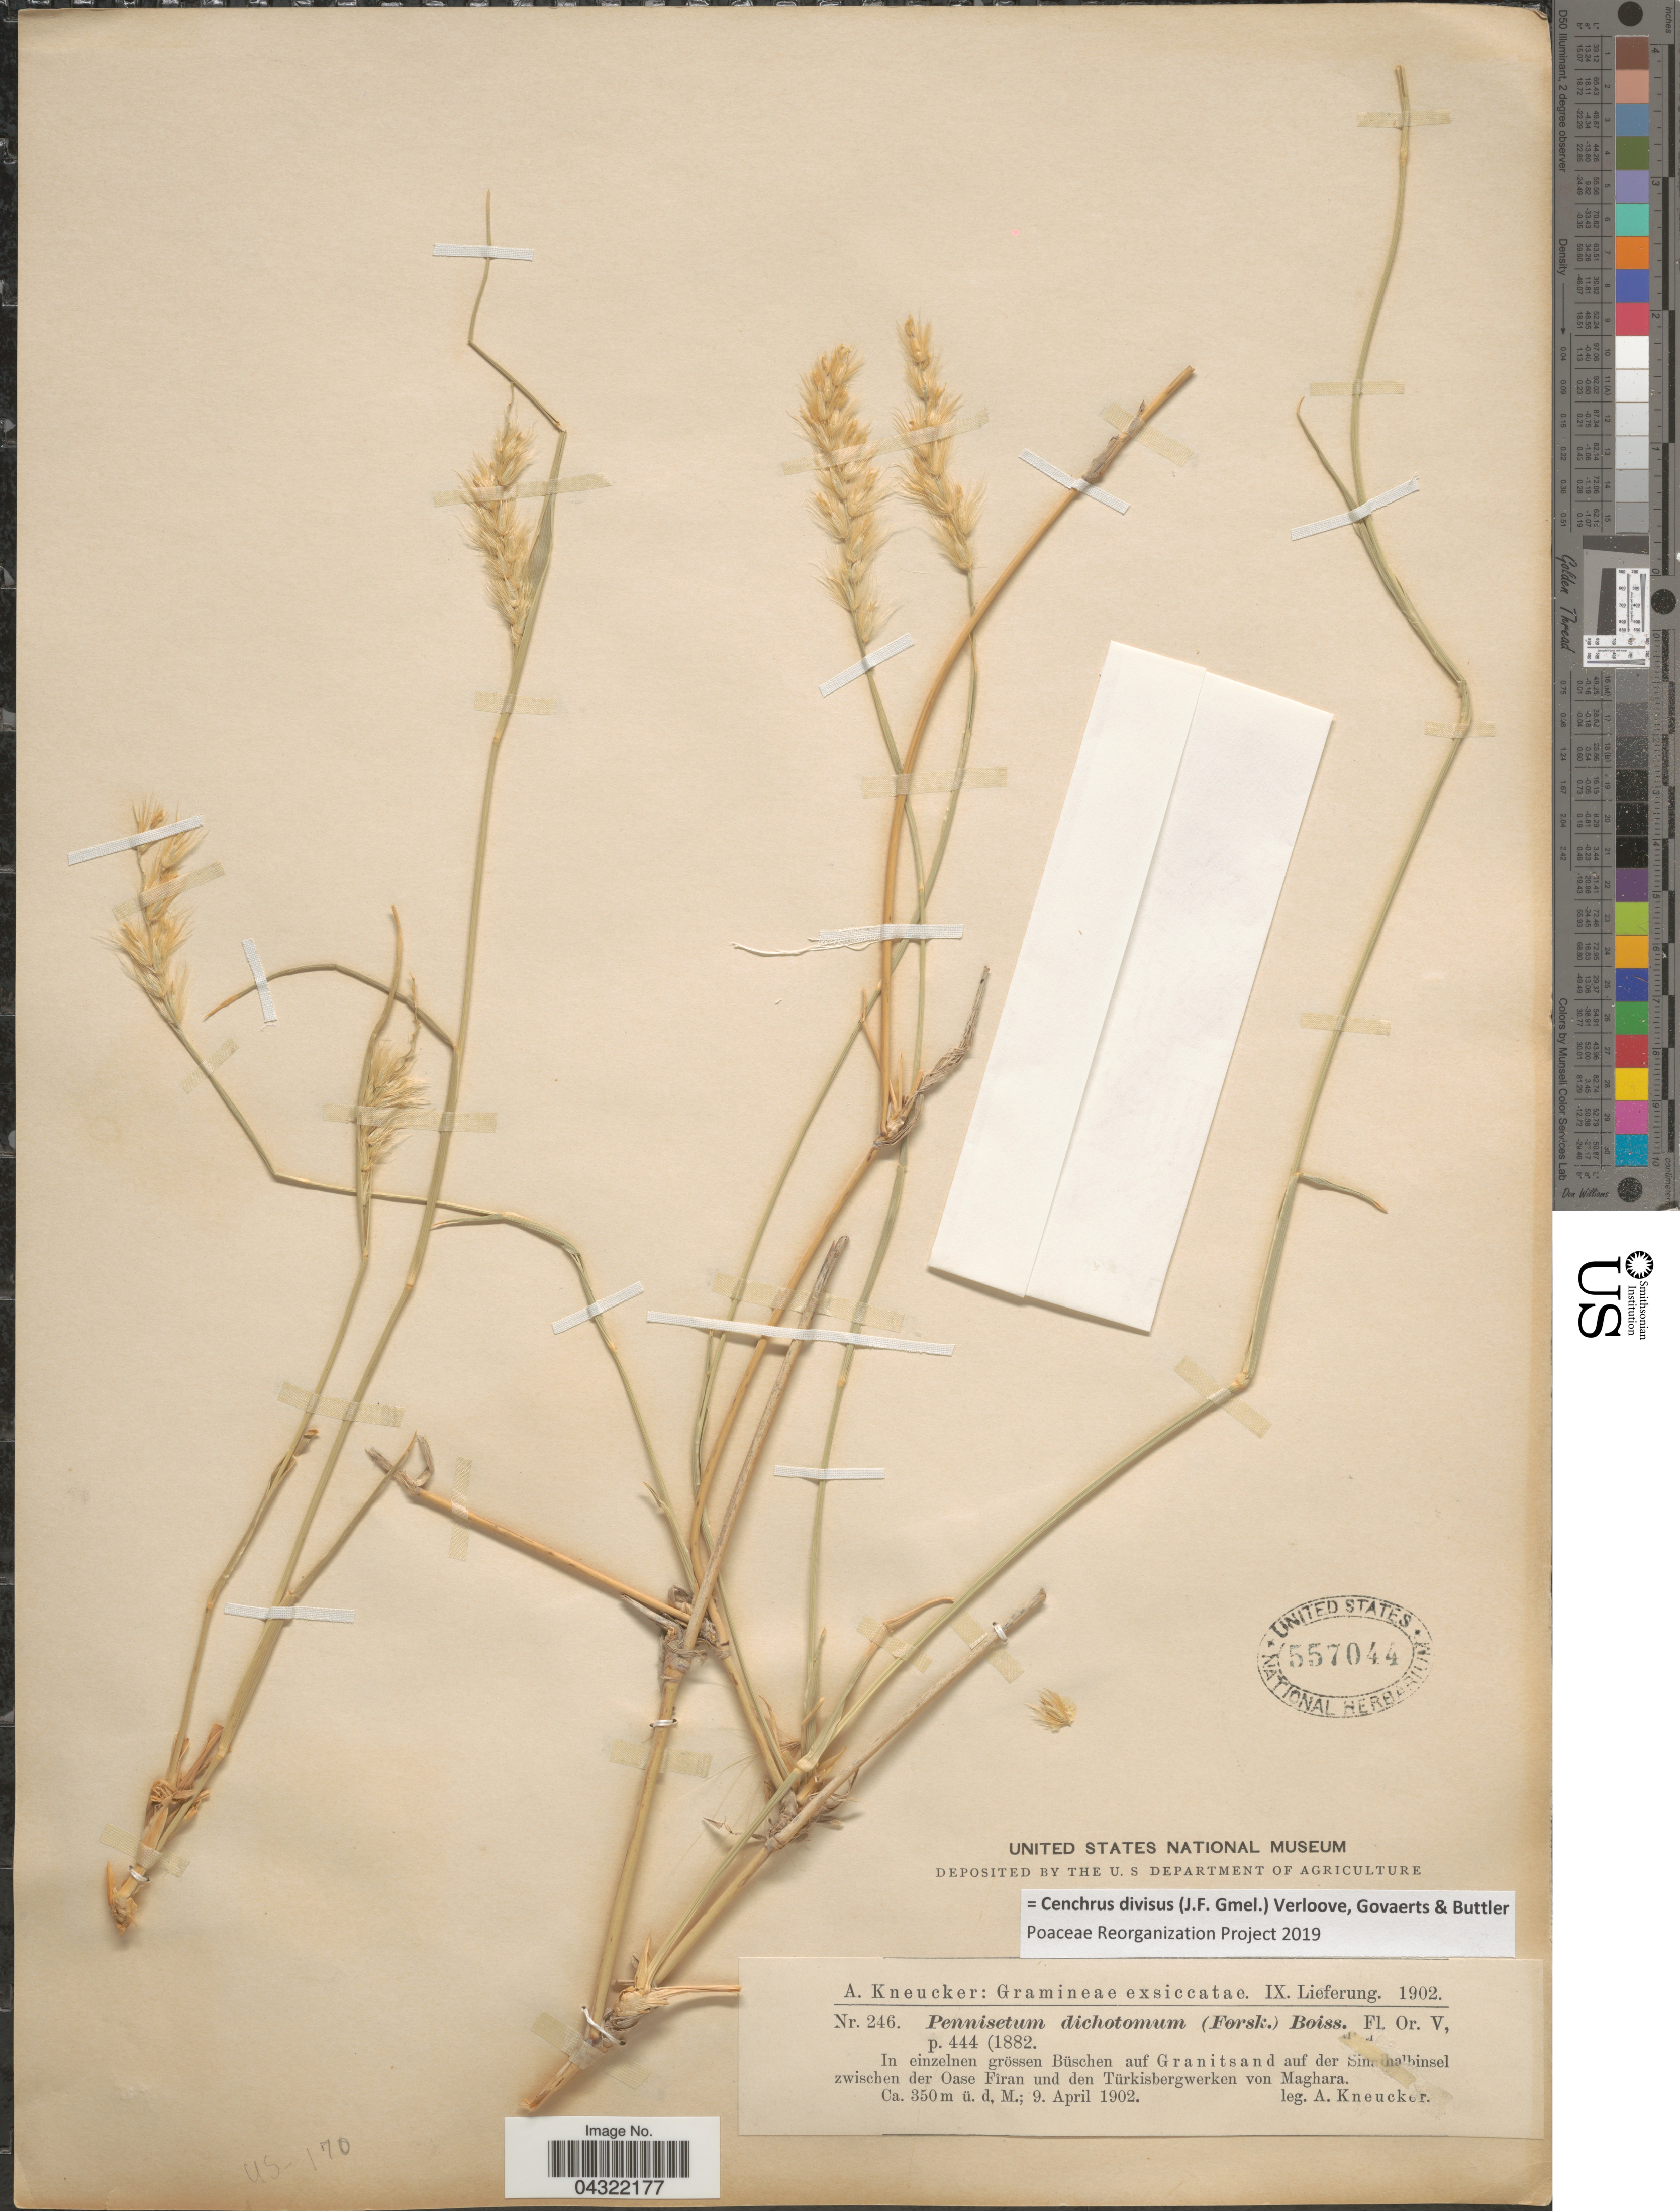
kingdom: Plantae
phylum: Tracheophyta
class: Liliopsida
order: Poales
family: Poaceae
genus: Cenchrus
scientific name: Cenchrus divisus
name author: (J.F. Gmel.) Verloove et al.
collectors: A. Kneucker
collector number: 246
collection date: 1902-04-09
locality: In einzelnen grössen Büschen auf Granitsand auf der Sin [illegible text]halbinsel zwischen der Oase Firan und den Türkisbergwerken von Maghara.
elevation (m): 350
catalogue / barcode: US 557044